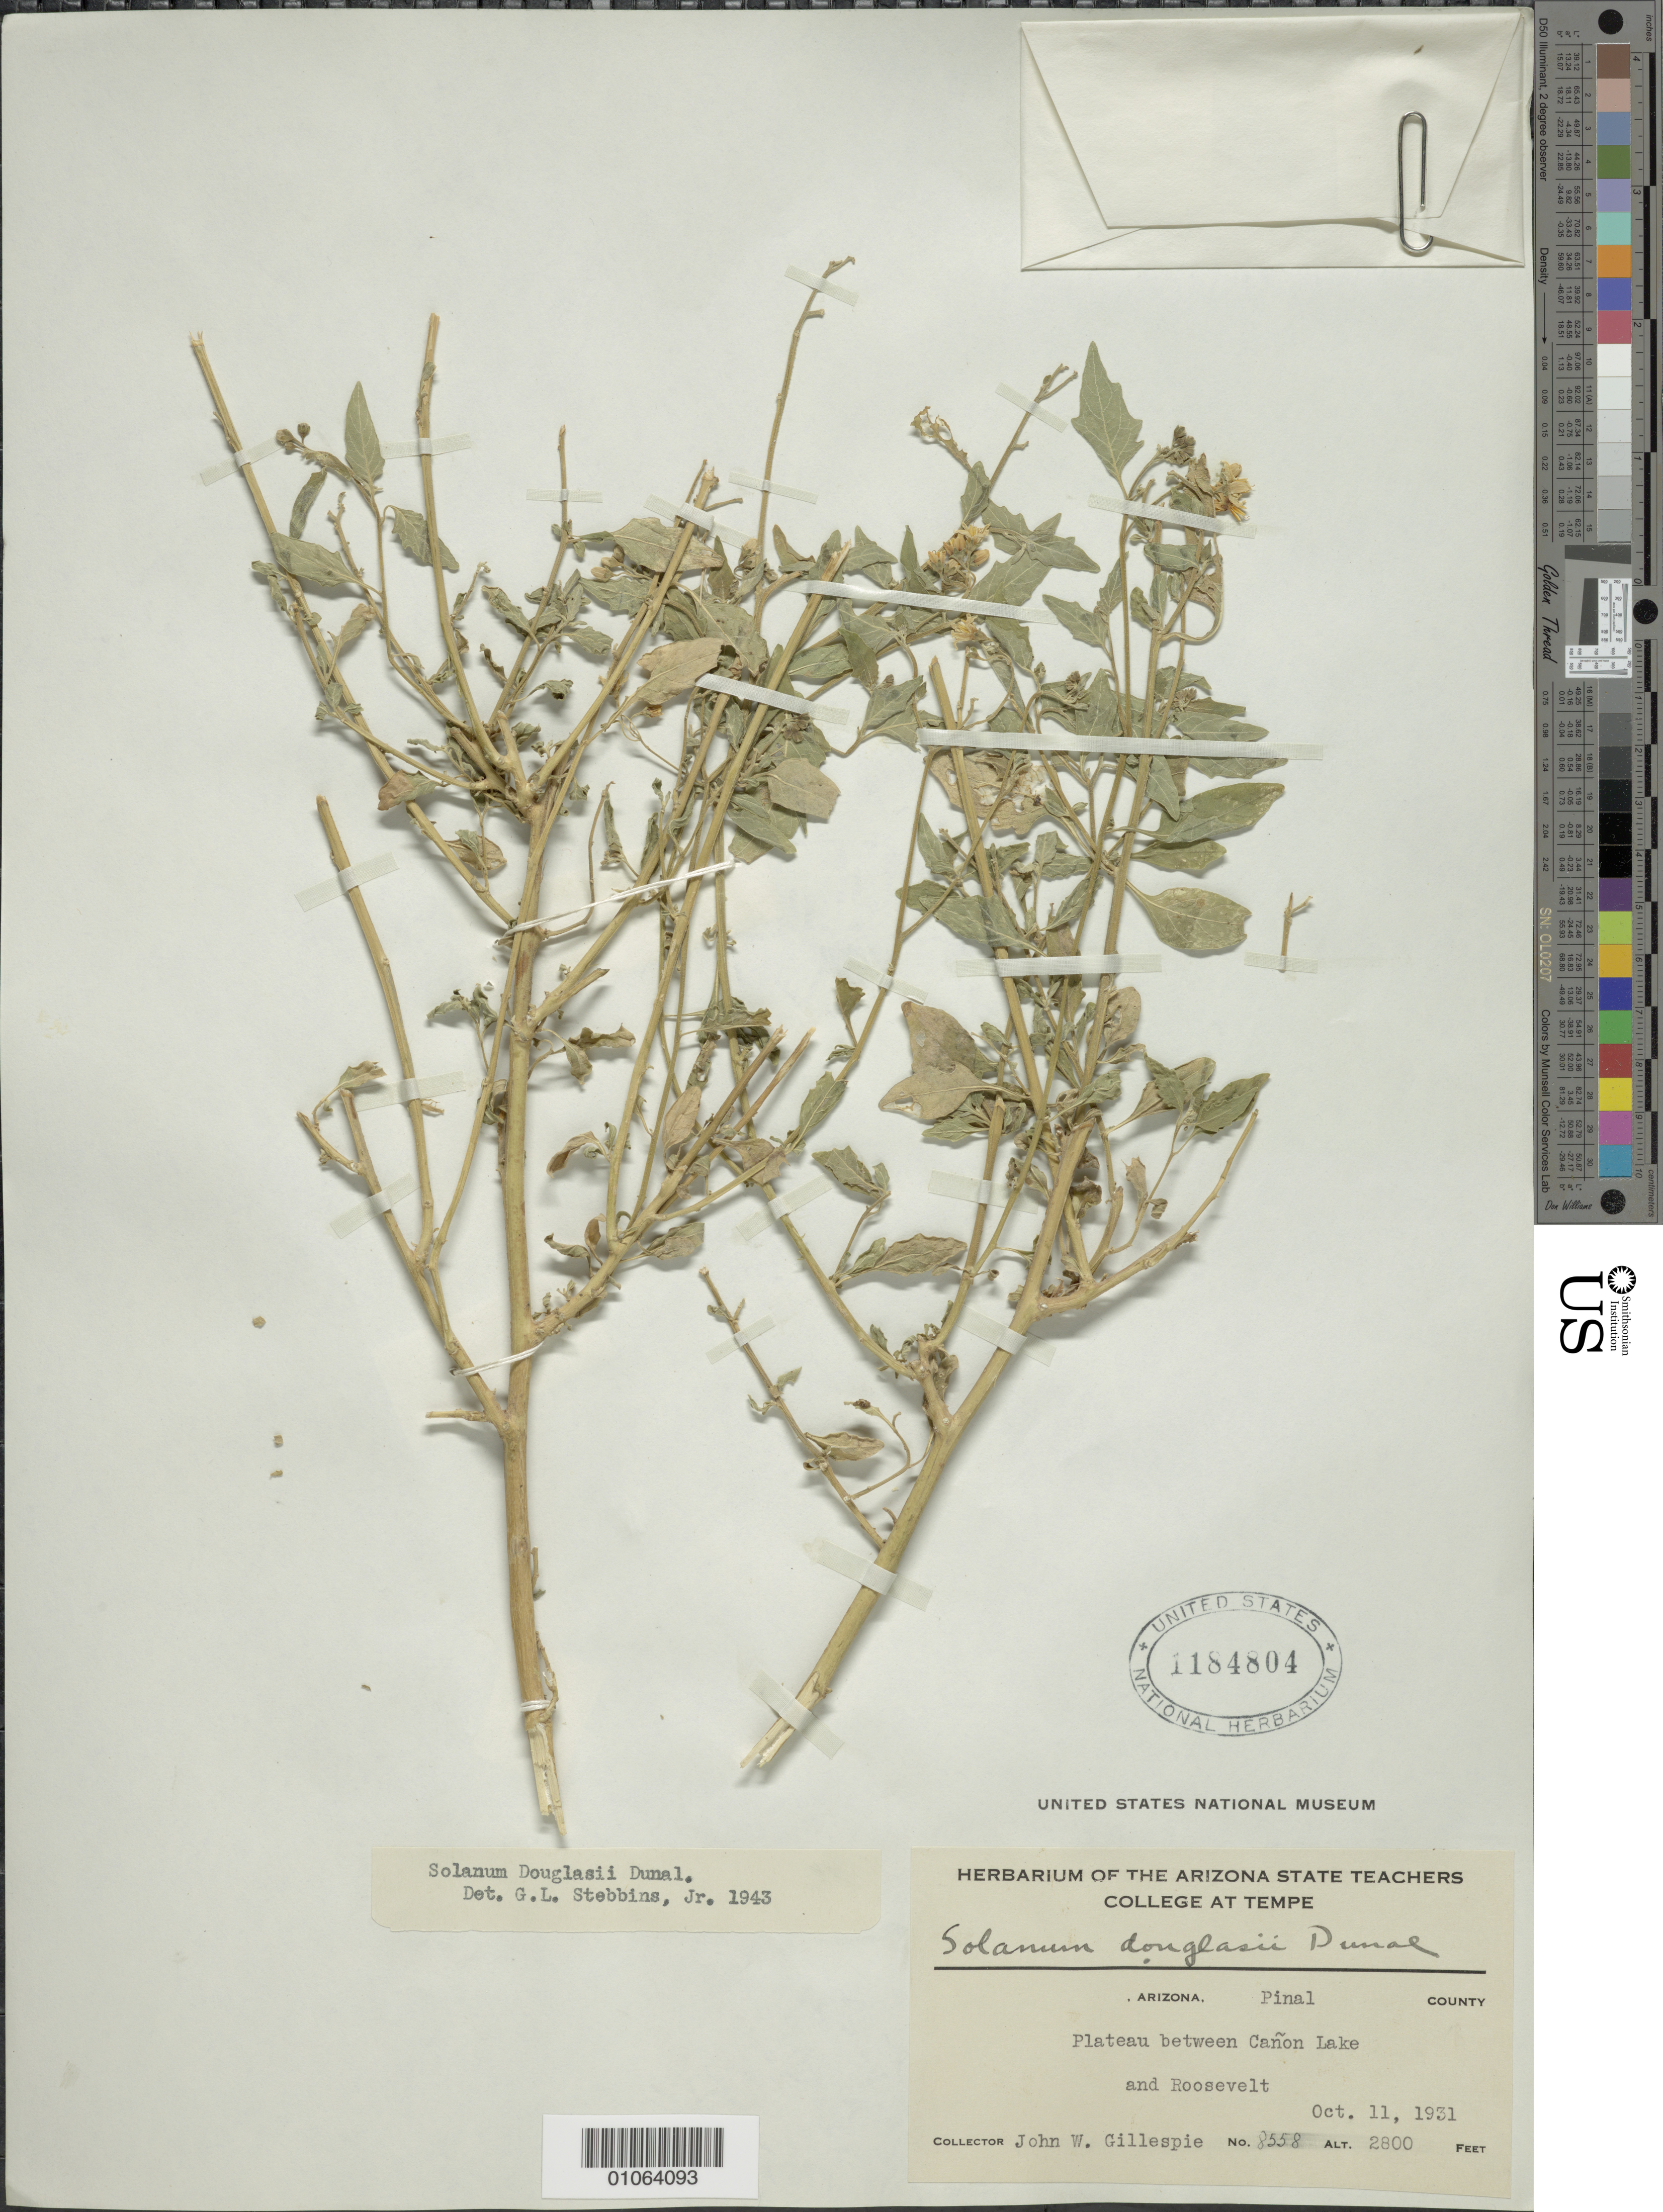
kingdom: Plantae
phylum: Tracheophyta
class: Magnoliopsida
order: Solanales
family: Solanaceae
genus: Solanum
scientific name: Solanum douglasii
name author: Dunal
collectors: J. W. Gillespie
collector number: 8558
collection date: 1931-10-11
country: United States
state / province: Arizona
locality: Pinal County. Plateau between Cañon Lake and Roosevelt.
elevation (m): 853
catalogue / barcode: US 1184804